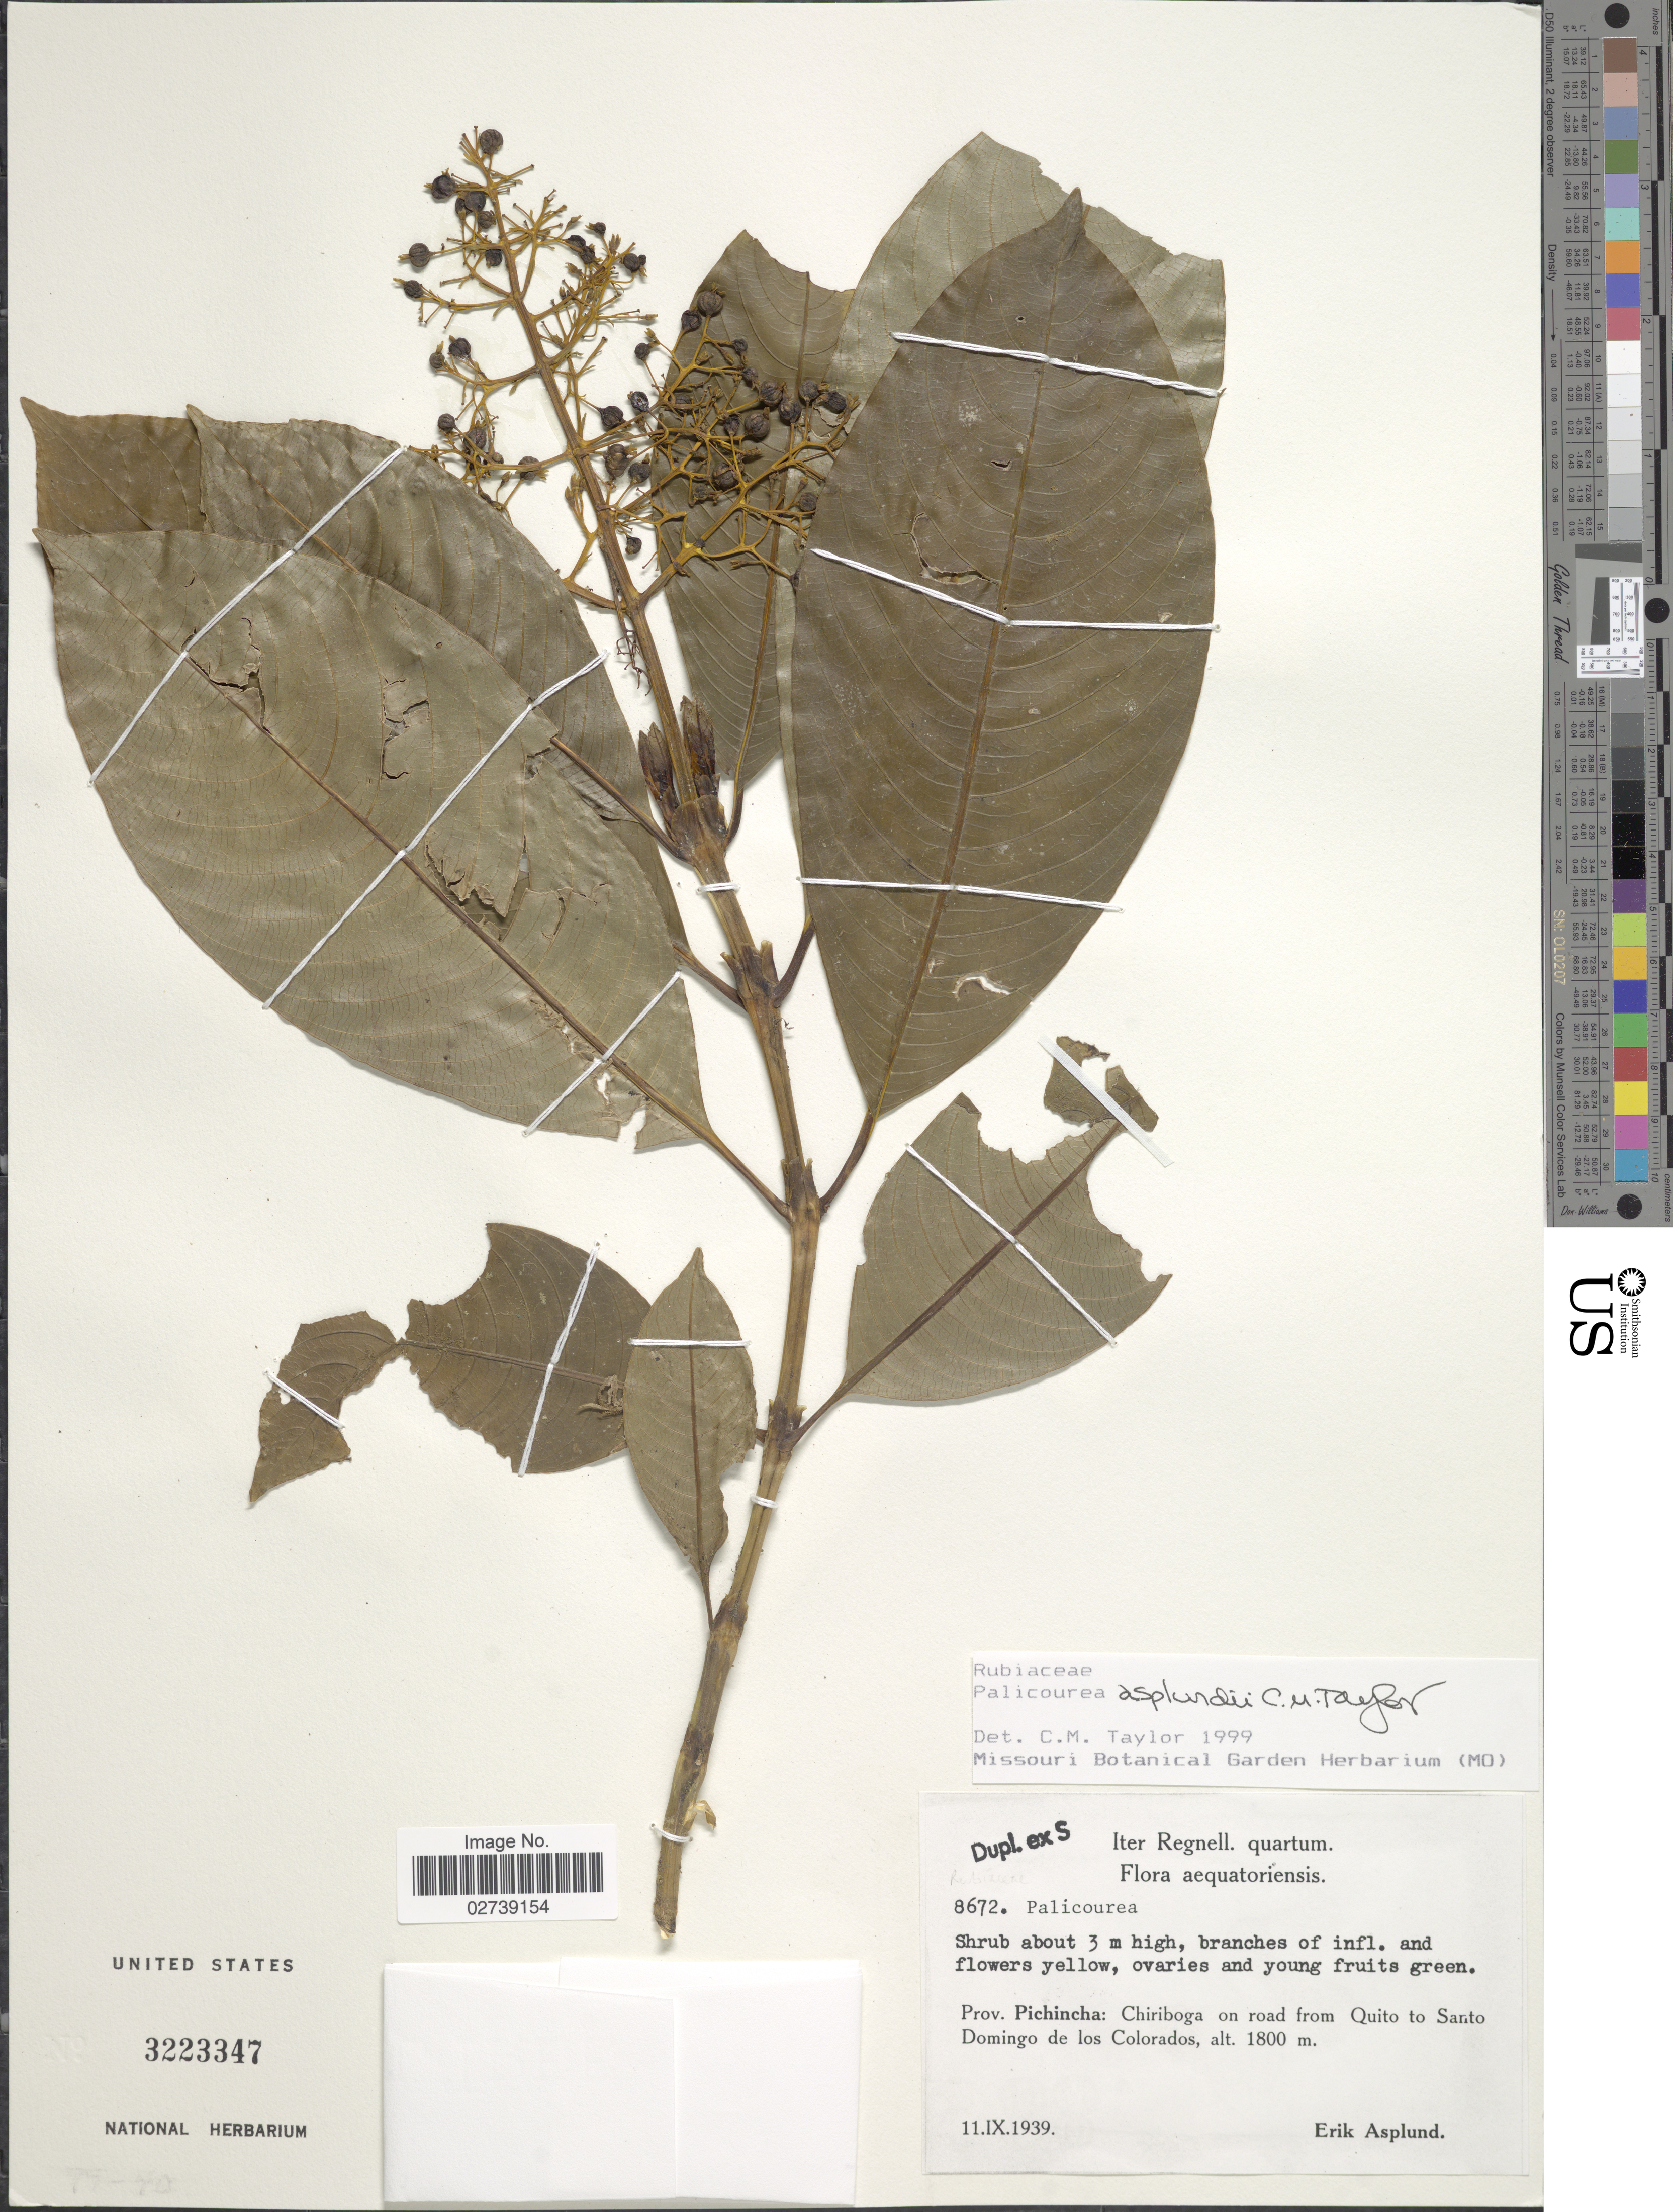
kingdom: Plantae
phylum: Tracheophyta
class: Magnoliopsida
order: Gentianales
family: Rubiaceae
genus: Palicourea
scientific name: Palicourea asplundii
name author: C.M. Taylor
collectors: E. Asplund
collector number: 8672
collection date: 1939-09-11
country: Ecuador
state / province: Pichincha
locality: Aequatoriensis. Chiriboga on road from Quito to Santo Domingo de los Colorados.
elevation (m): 1800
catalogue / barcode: US 3223347